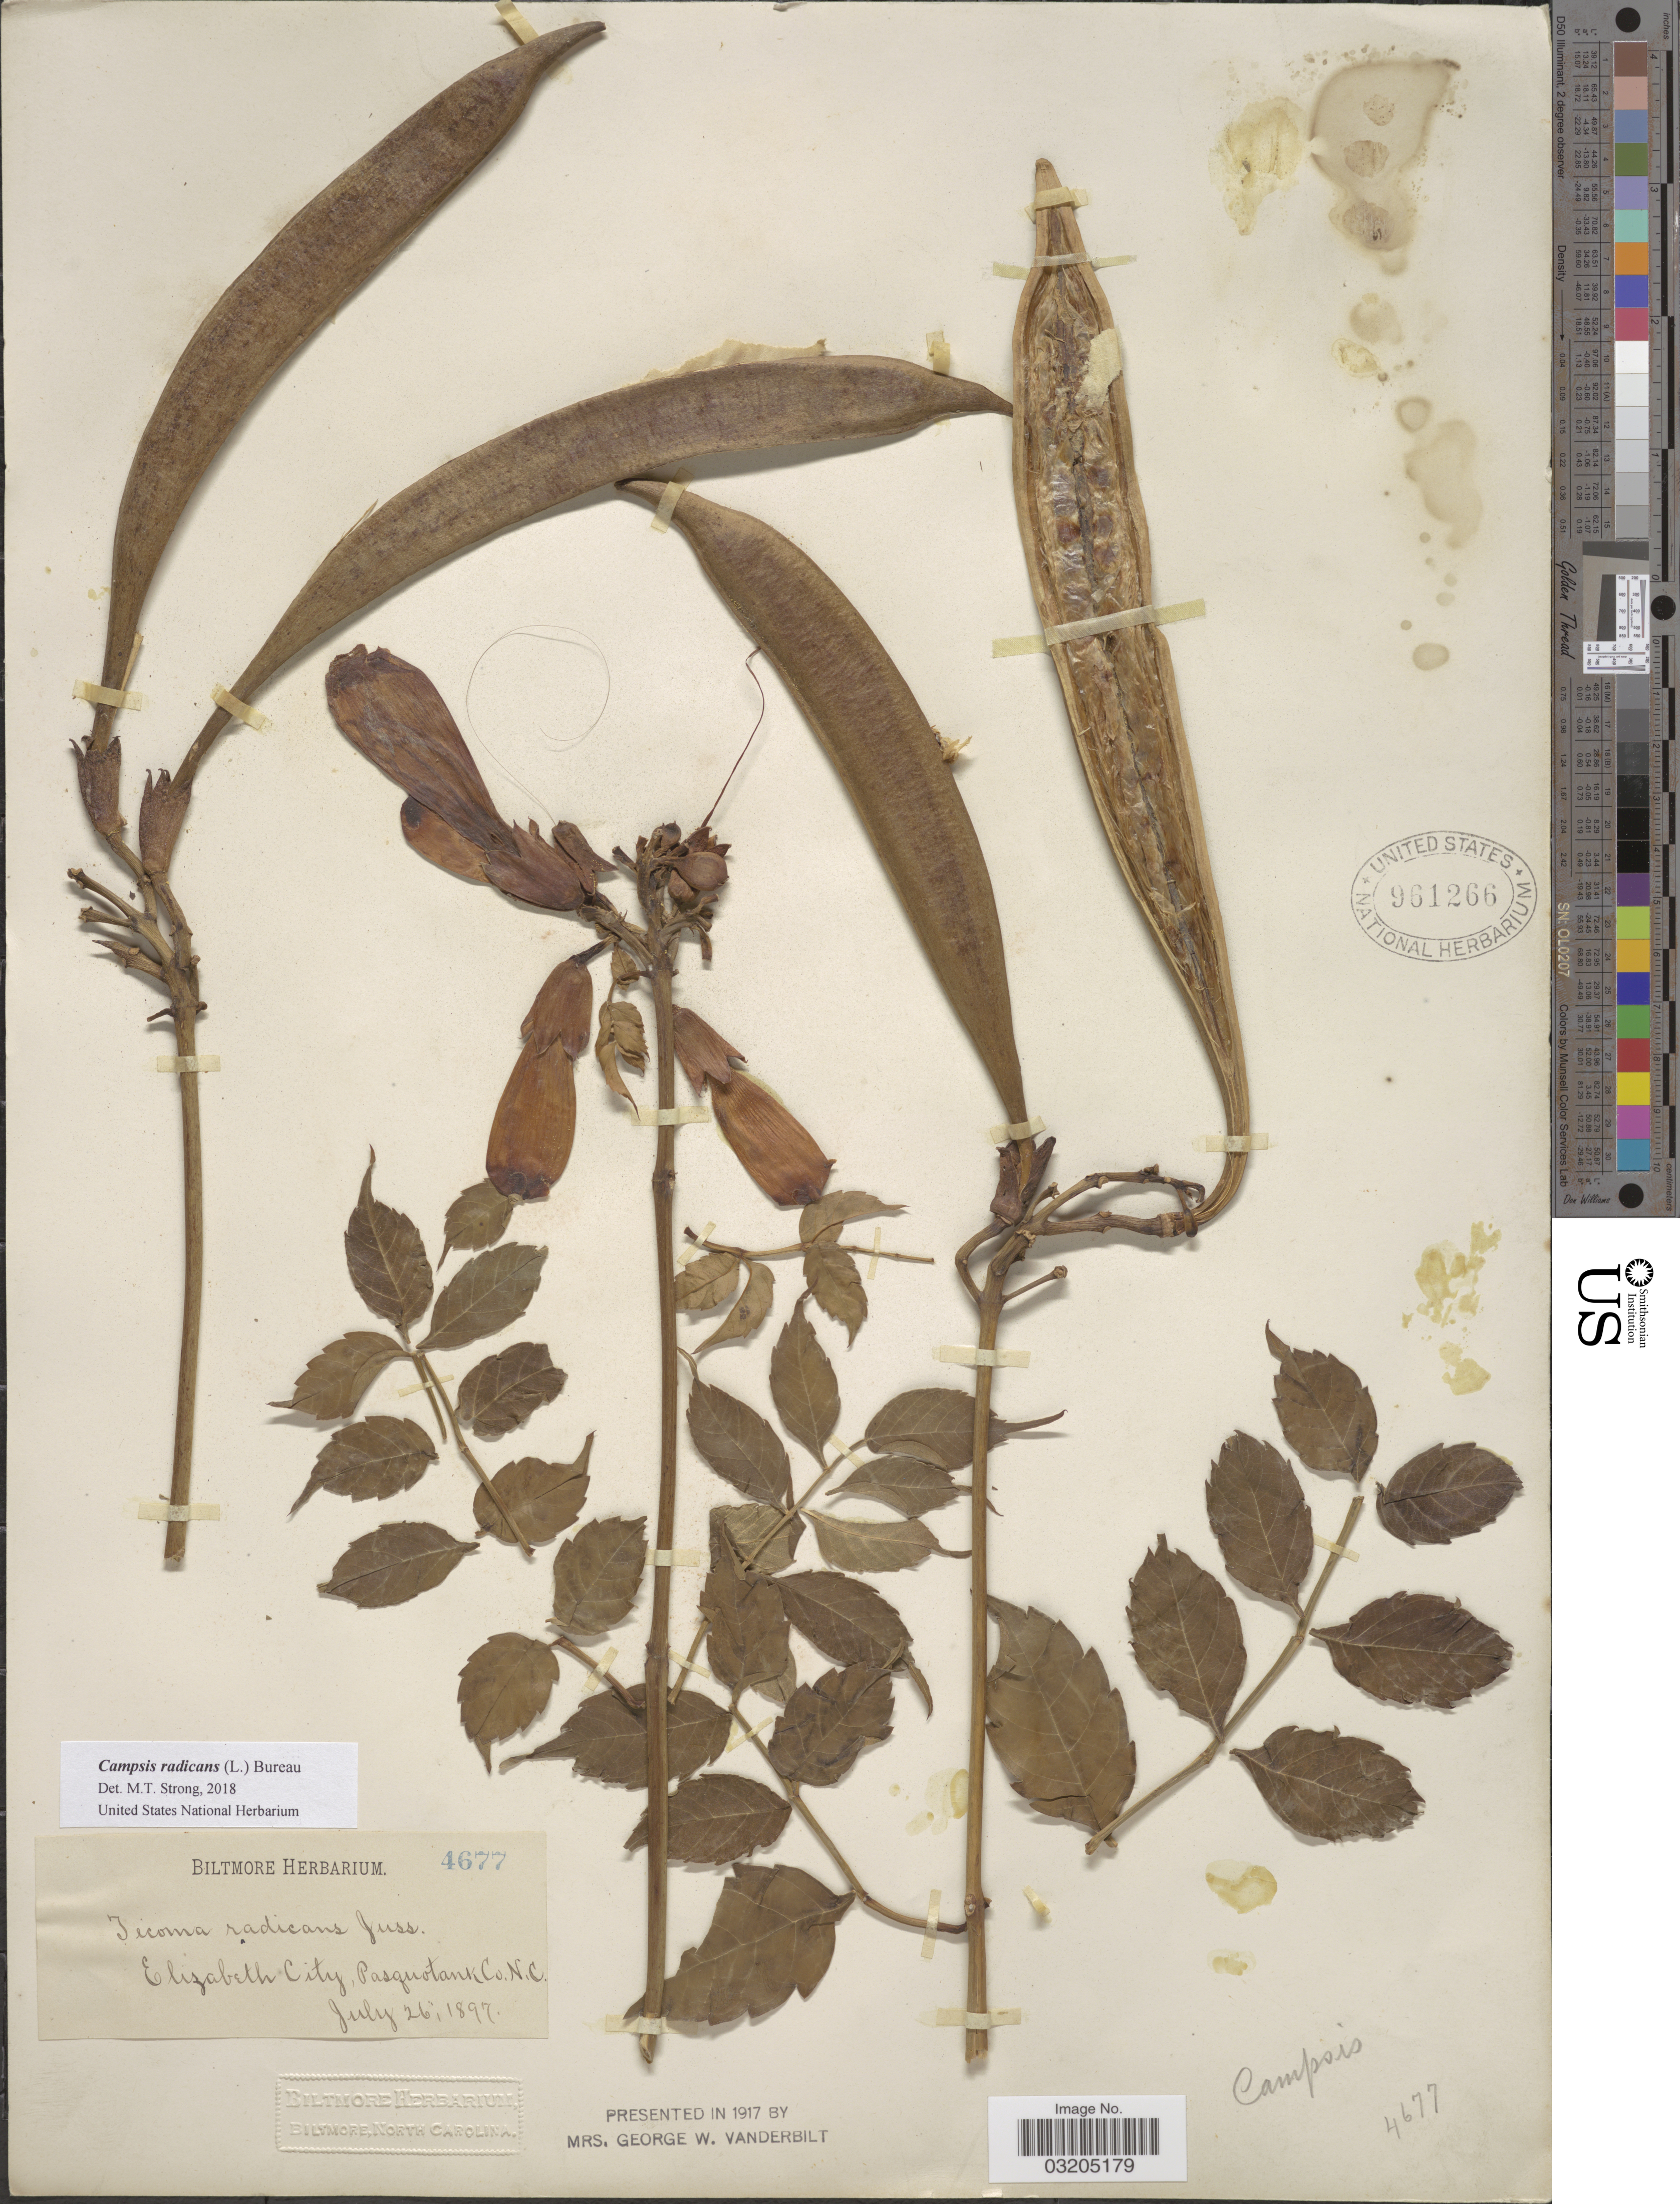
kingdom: Plantae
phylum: Tracheophyta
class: Magnoliopsida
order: Lamiales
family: Bignoniaceae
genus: Campsis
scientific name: Campsis radicans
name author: (L.) Seem.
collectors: ex herb. Biltmore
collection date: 1897-07-26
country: United States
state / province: North Carolina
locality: Elizabeth City, Pasquotank Co.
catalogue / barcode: US 961266